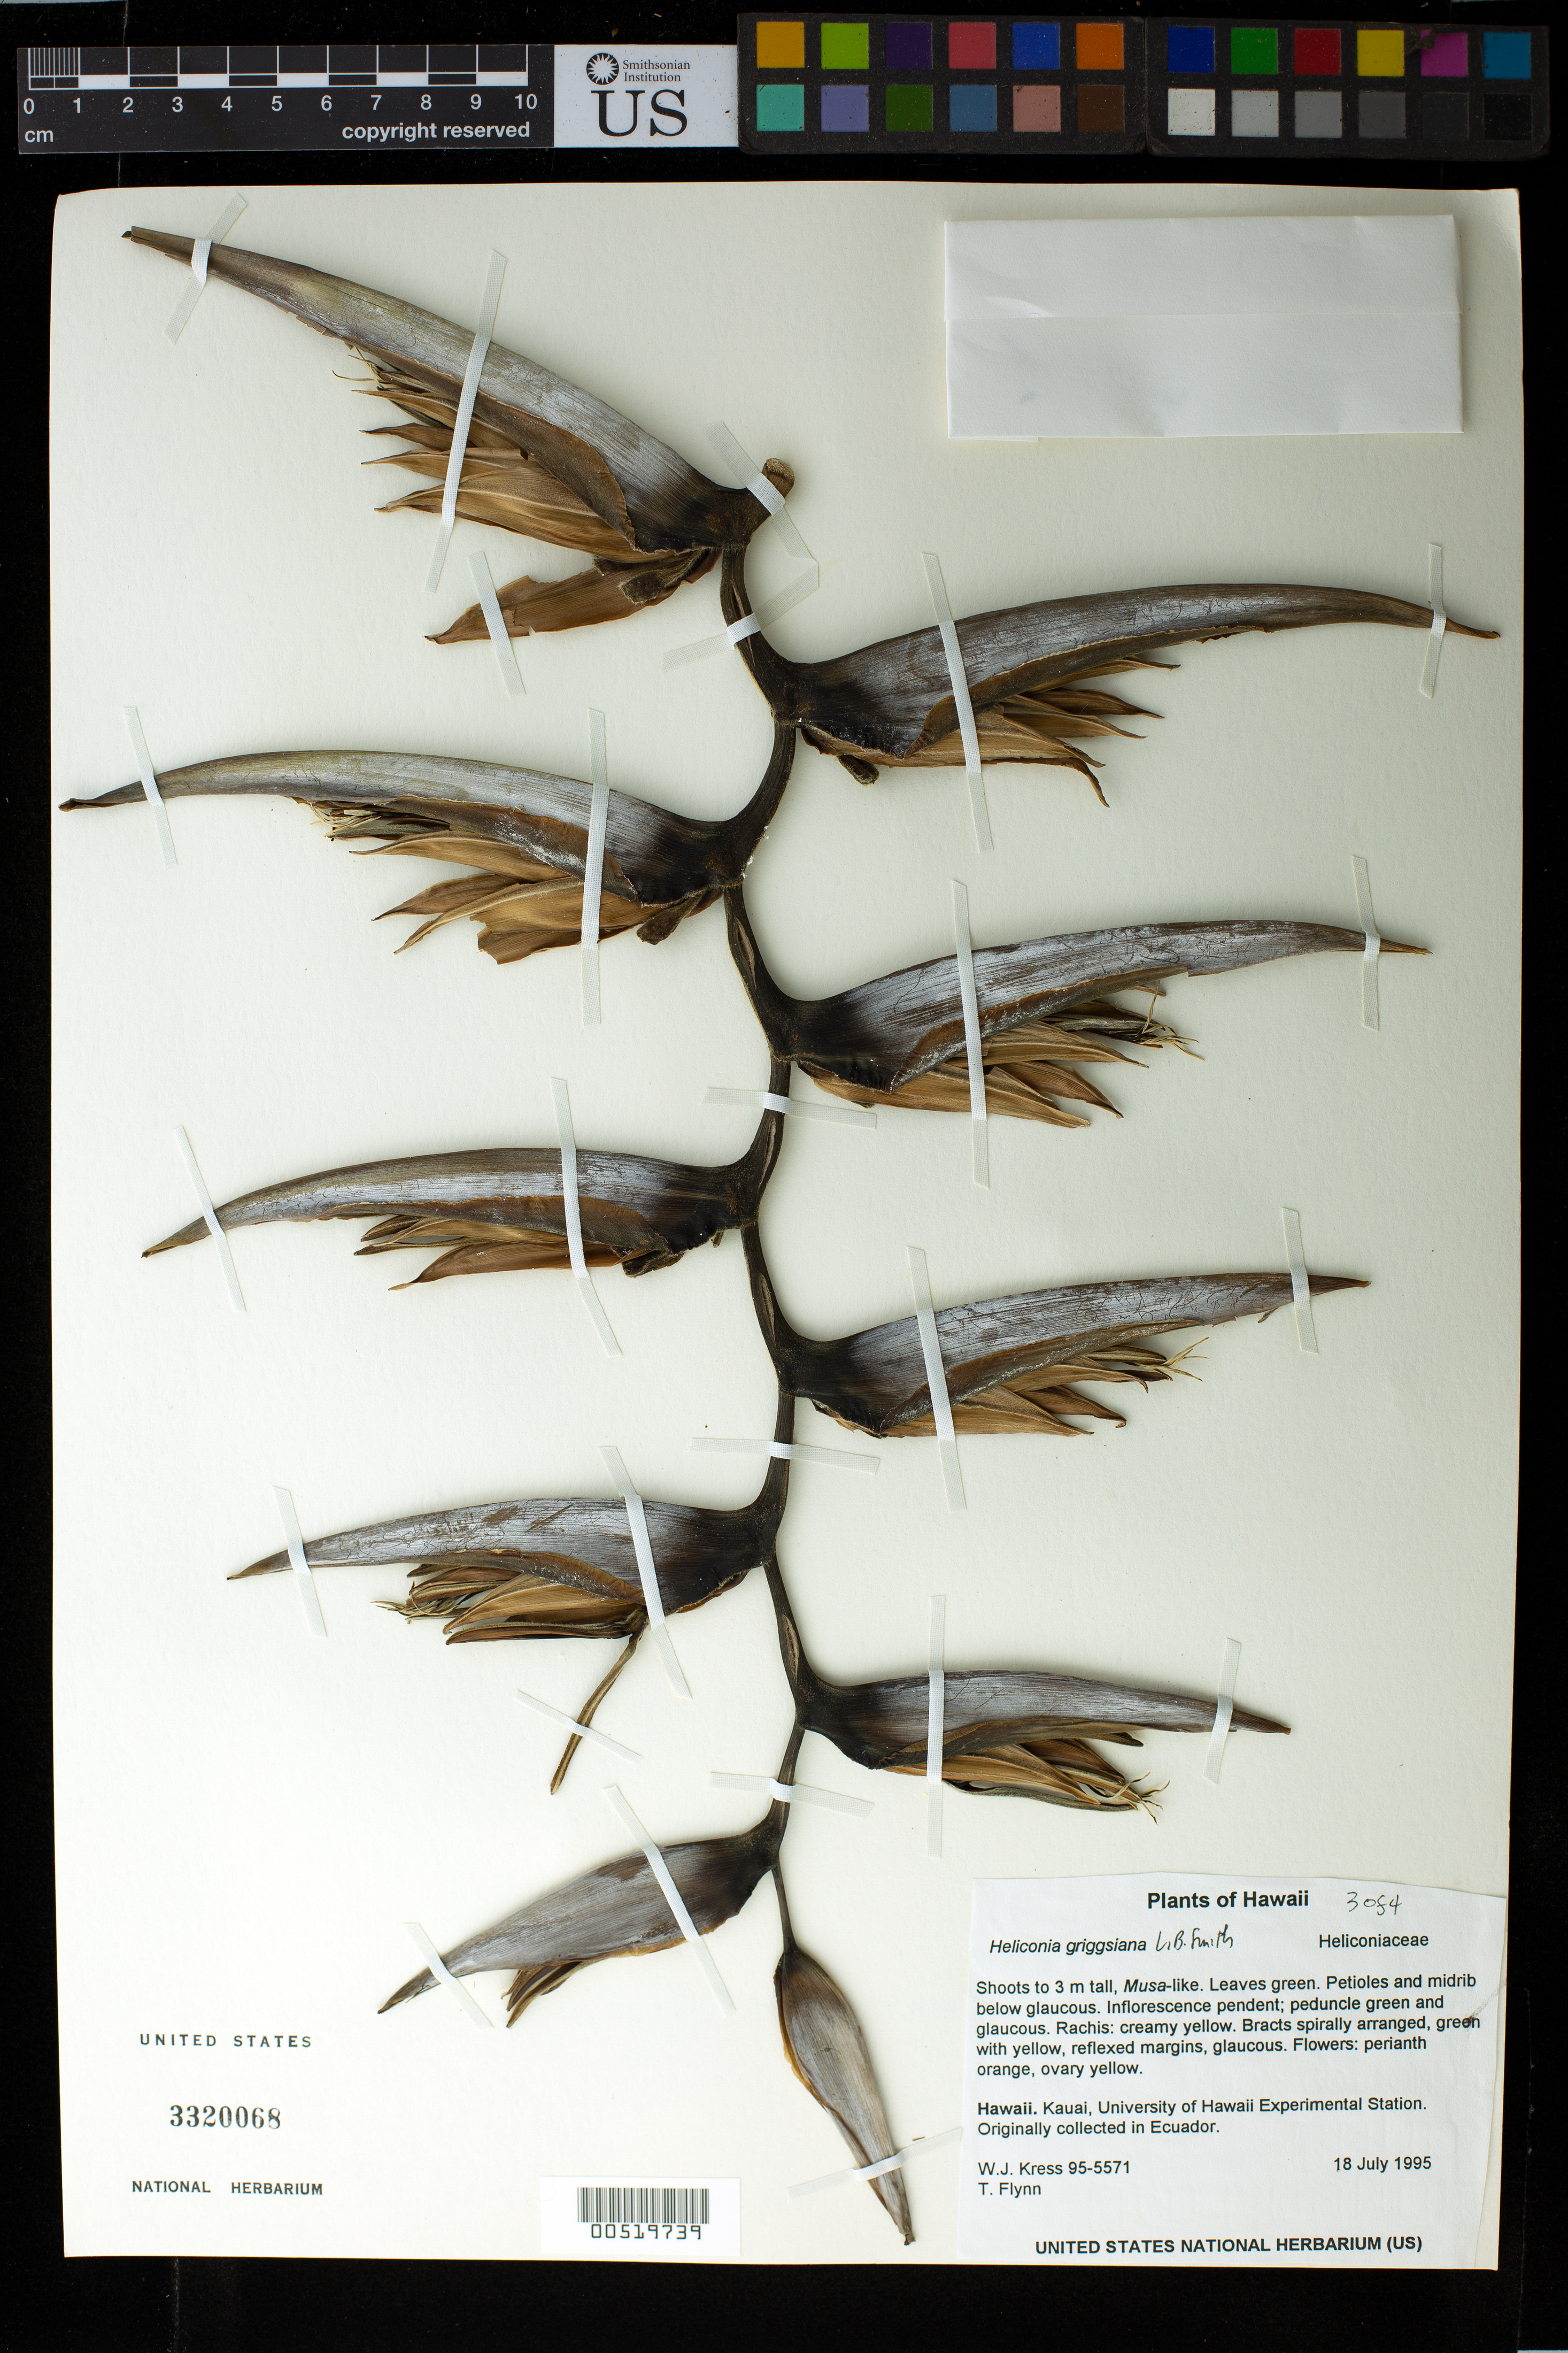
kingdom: Plantae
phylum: Tracheophyta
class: Liliopsida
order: Zingiberales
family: Heliconiaceae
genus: Heliconia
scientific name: Heliconia griggsiana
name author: L.B. Sm.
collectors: W. J. Kress & T. W. Flynn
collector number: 95-5571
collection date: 1995-08-18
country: United States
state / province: Hawaii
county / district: Kaui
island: Kaua'i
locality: University of Hawaii Experimental Station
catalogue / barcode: US 3320068